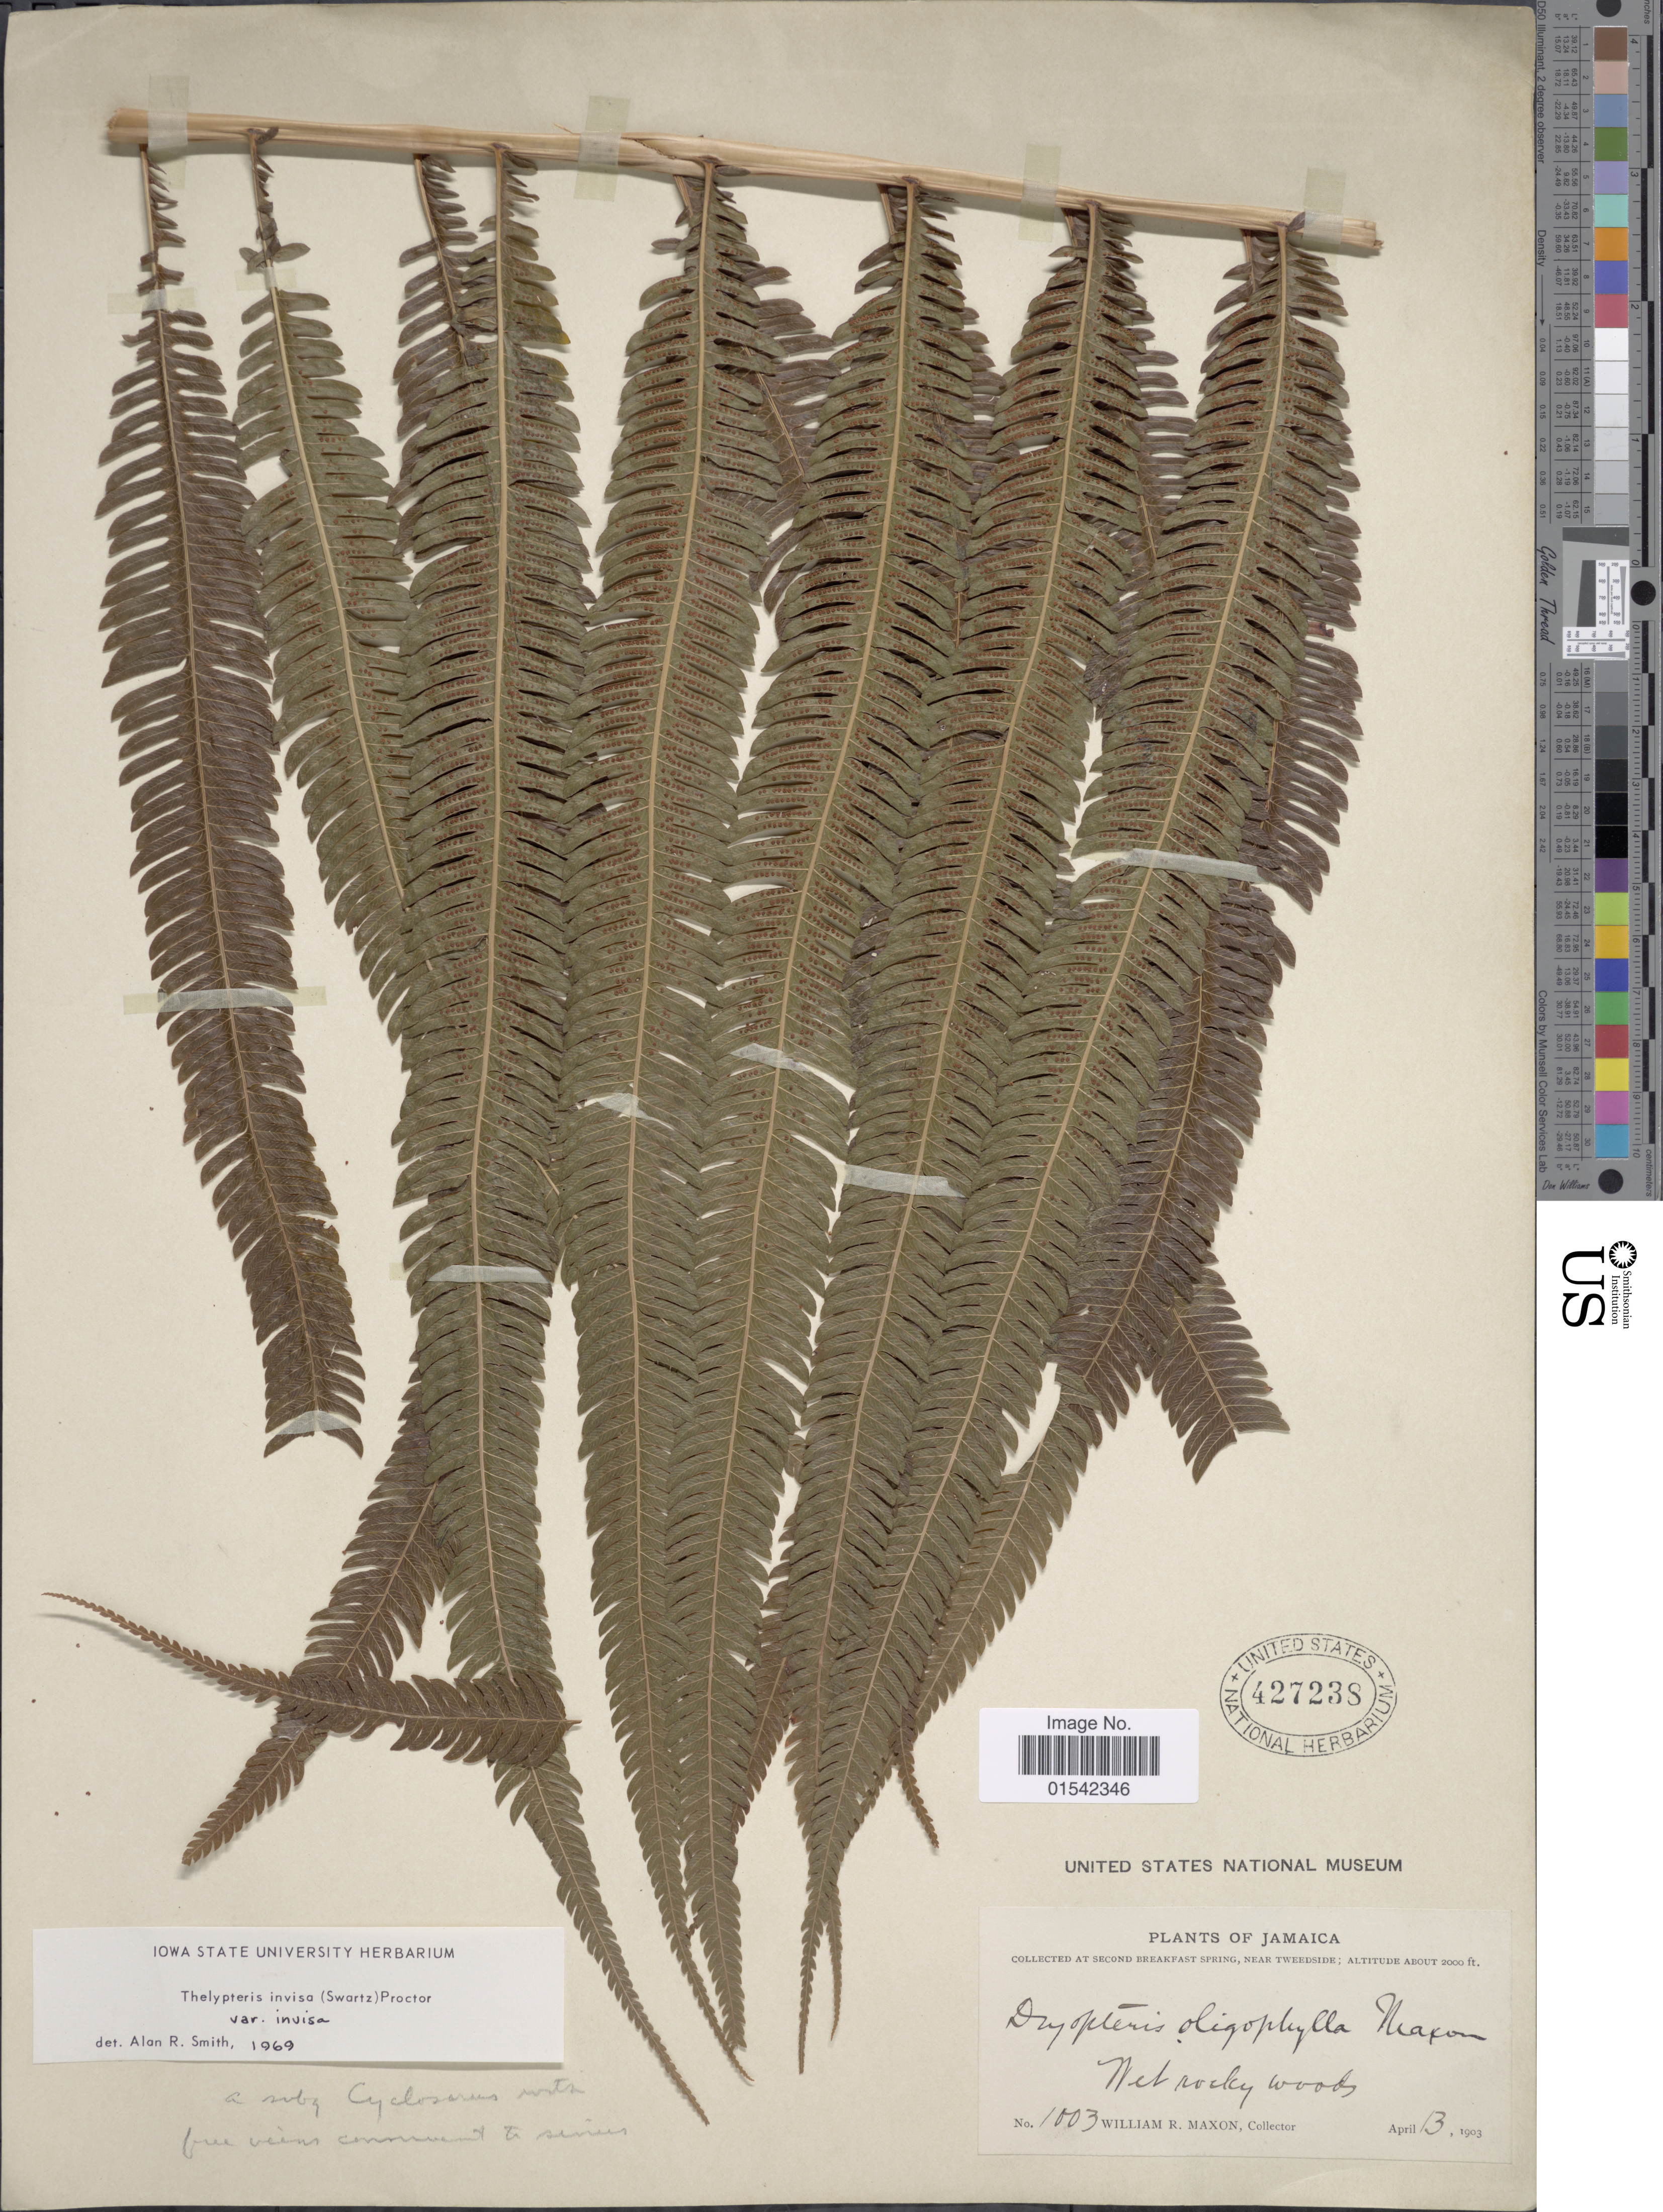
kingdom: Plantae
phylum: Tracheophyta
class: Polypodiopsida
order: Polypodiales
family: Thelypteridaceae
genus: Cyclosorus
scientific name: Cyclosorus grandis (A.R. Sm.) comb. nov., ined 2015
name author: (A.R. Sm.)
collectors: W. R. Maxon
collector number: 1003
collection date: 1903-04-13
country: Jamaica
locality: At second breakfast spring, near tweeside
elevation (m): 610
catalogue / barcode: US 427238